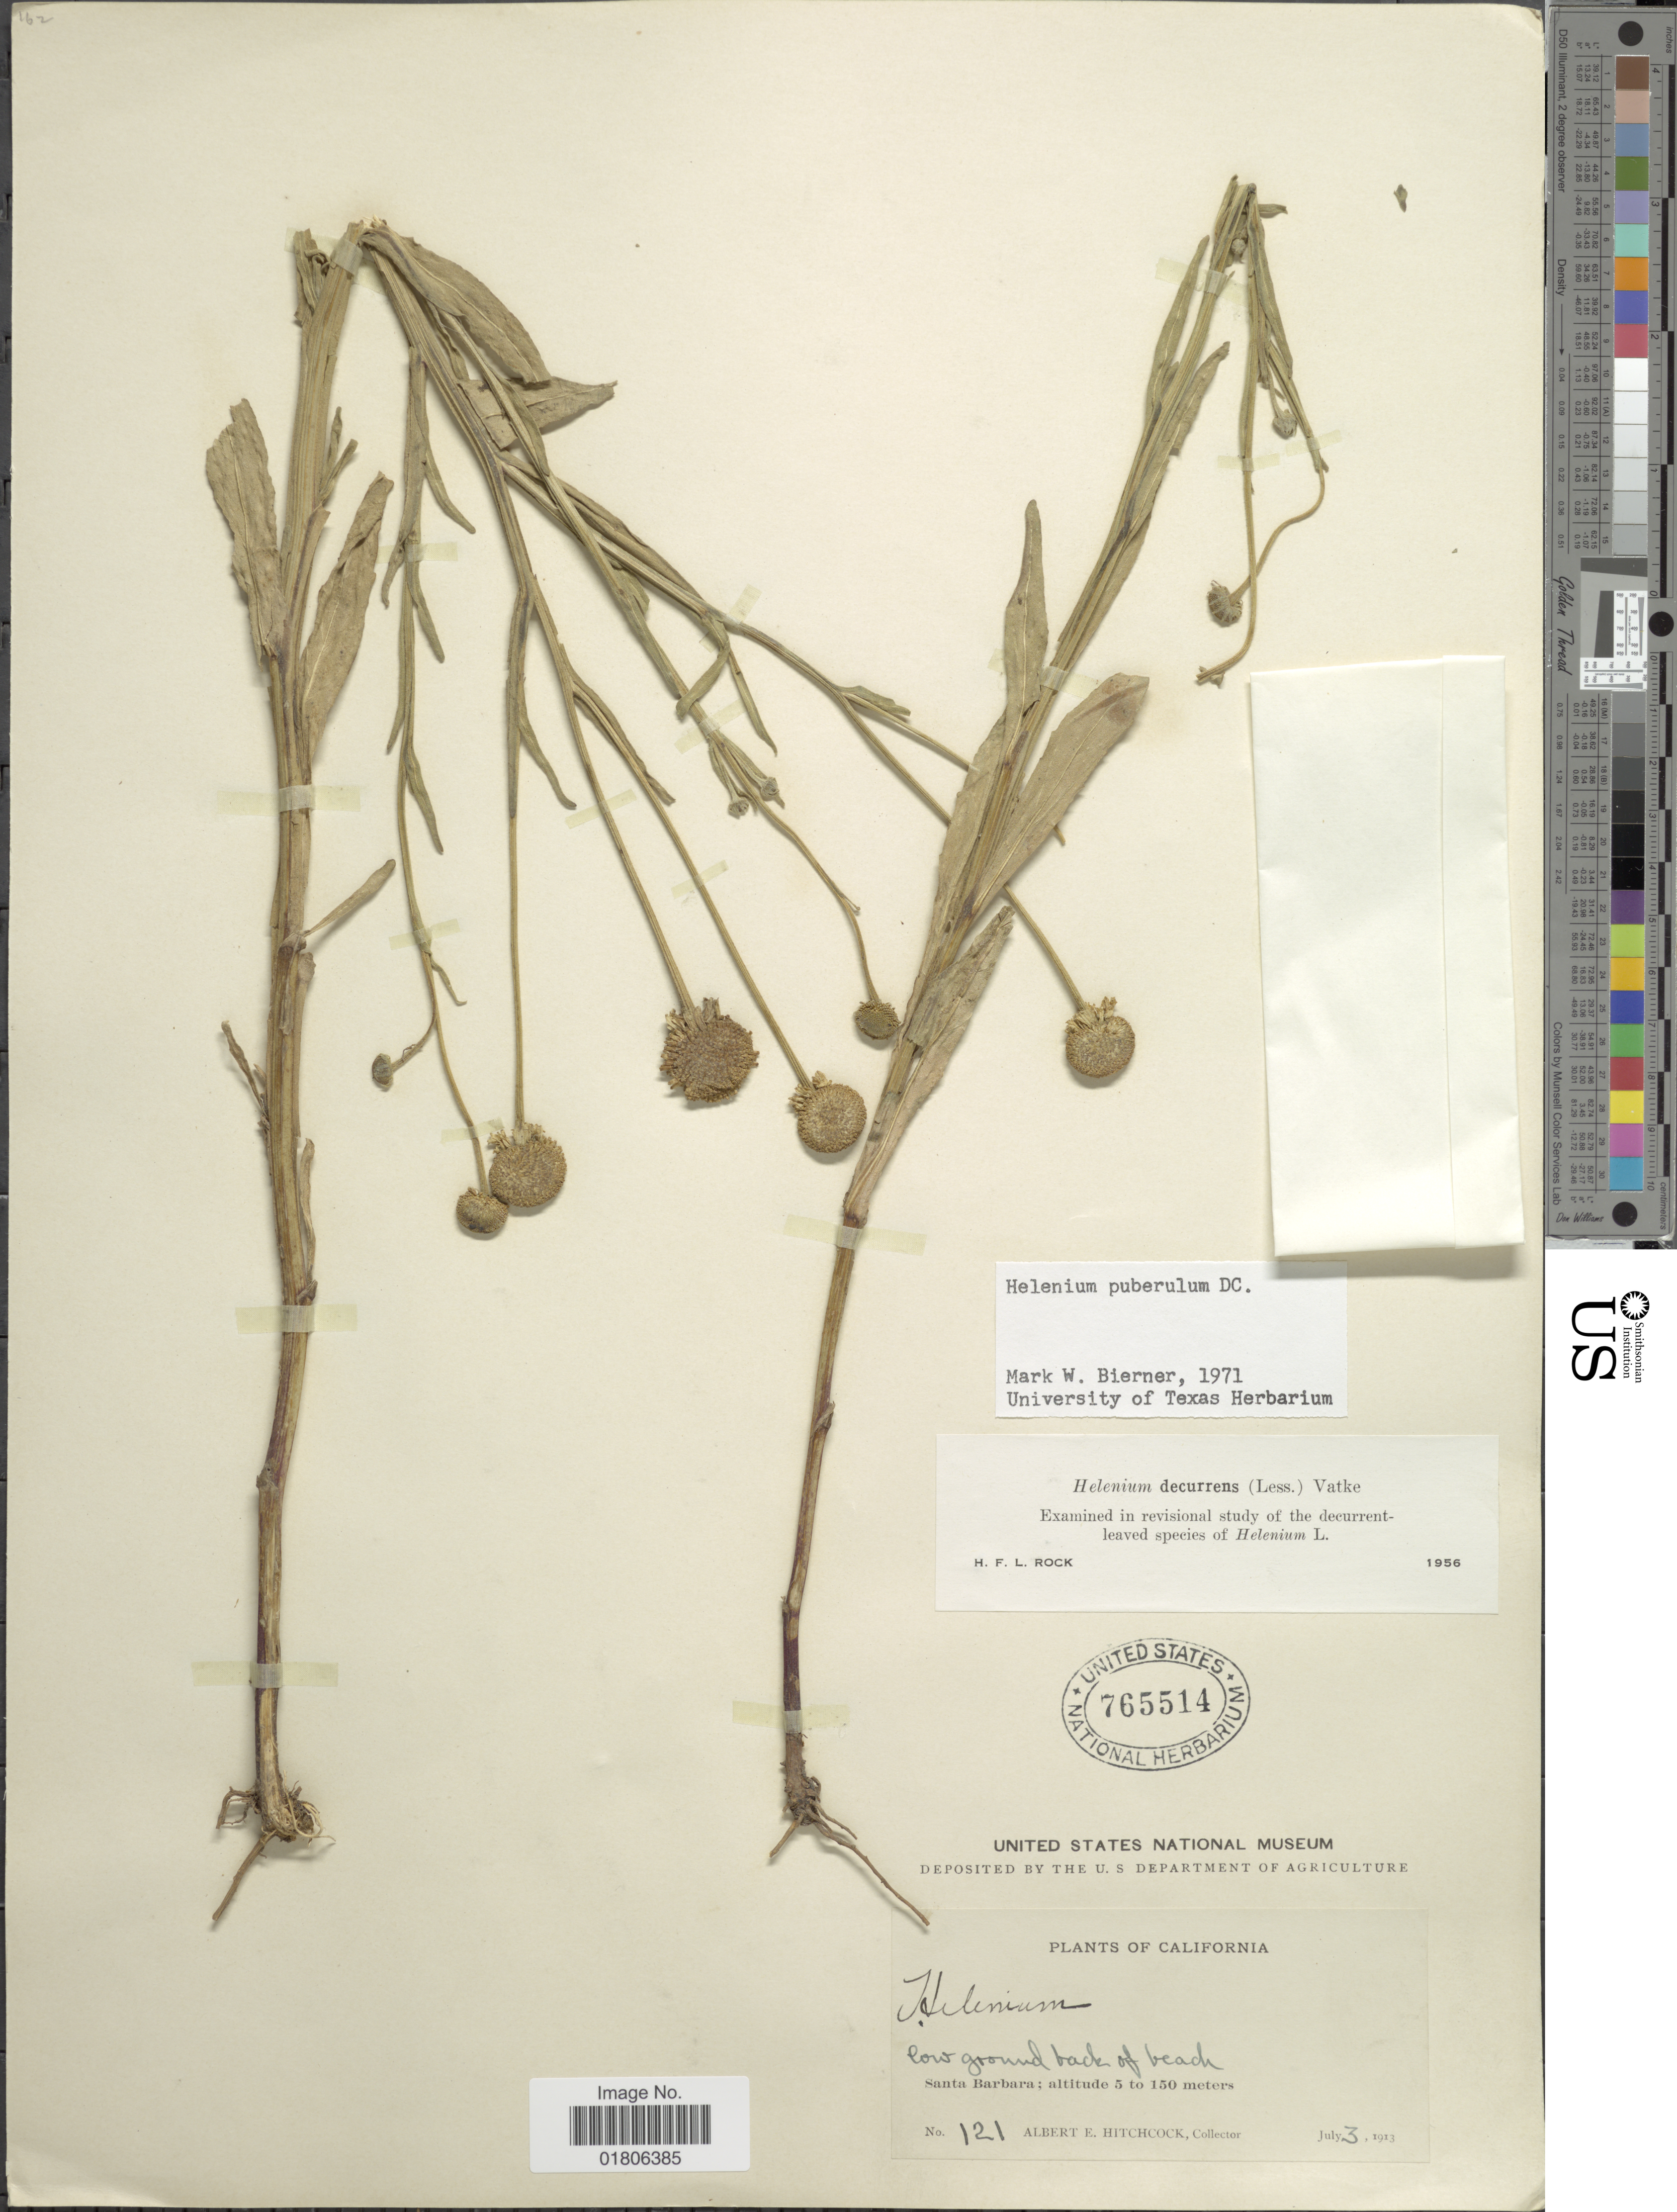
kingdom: Plantae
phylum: Tracheophyta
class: Magnoliopsida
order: Asterales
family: Asteraceae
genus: Helenium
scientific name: Helenium pinnatifidum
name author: (Schwein. ex Nutt.) Rydb.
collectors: A. S. Hitchcock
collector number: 121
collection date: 1913-07-03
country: United States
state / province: California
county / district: Santa Barbara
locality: Low ground back of beach, Santa Barbara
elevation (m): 5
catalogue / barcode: US 765514